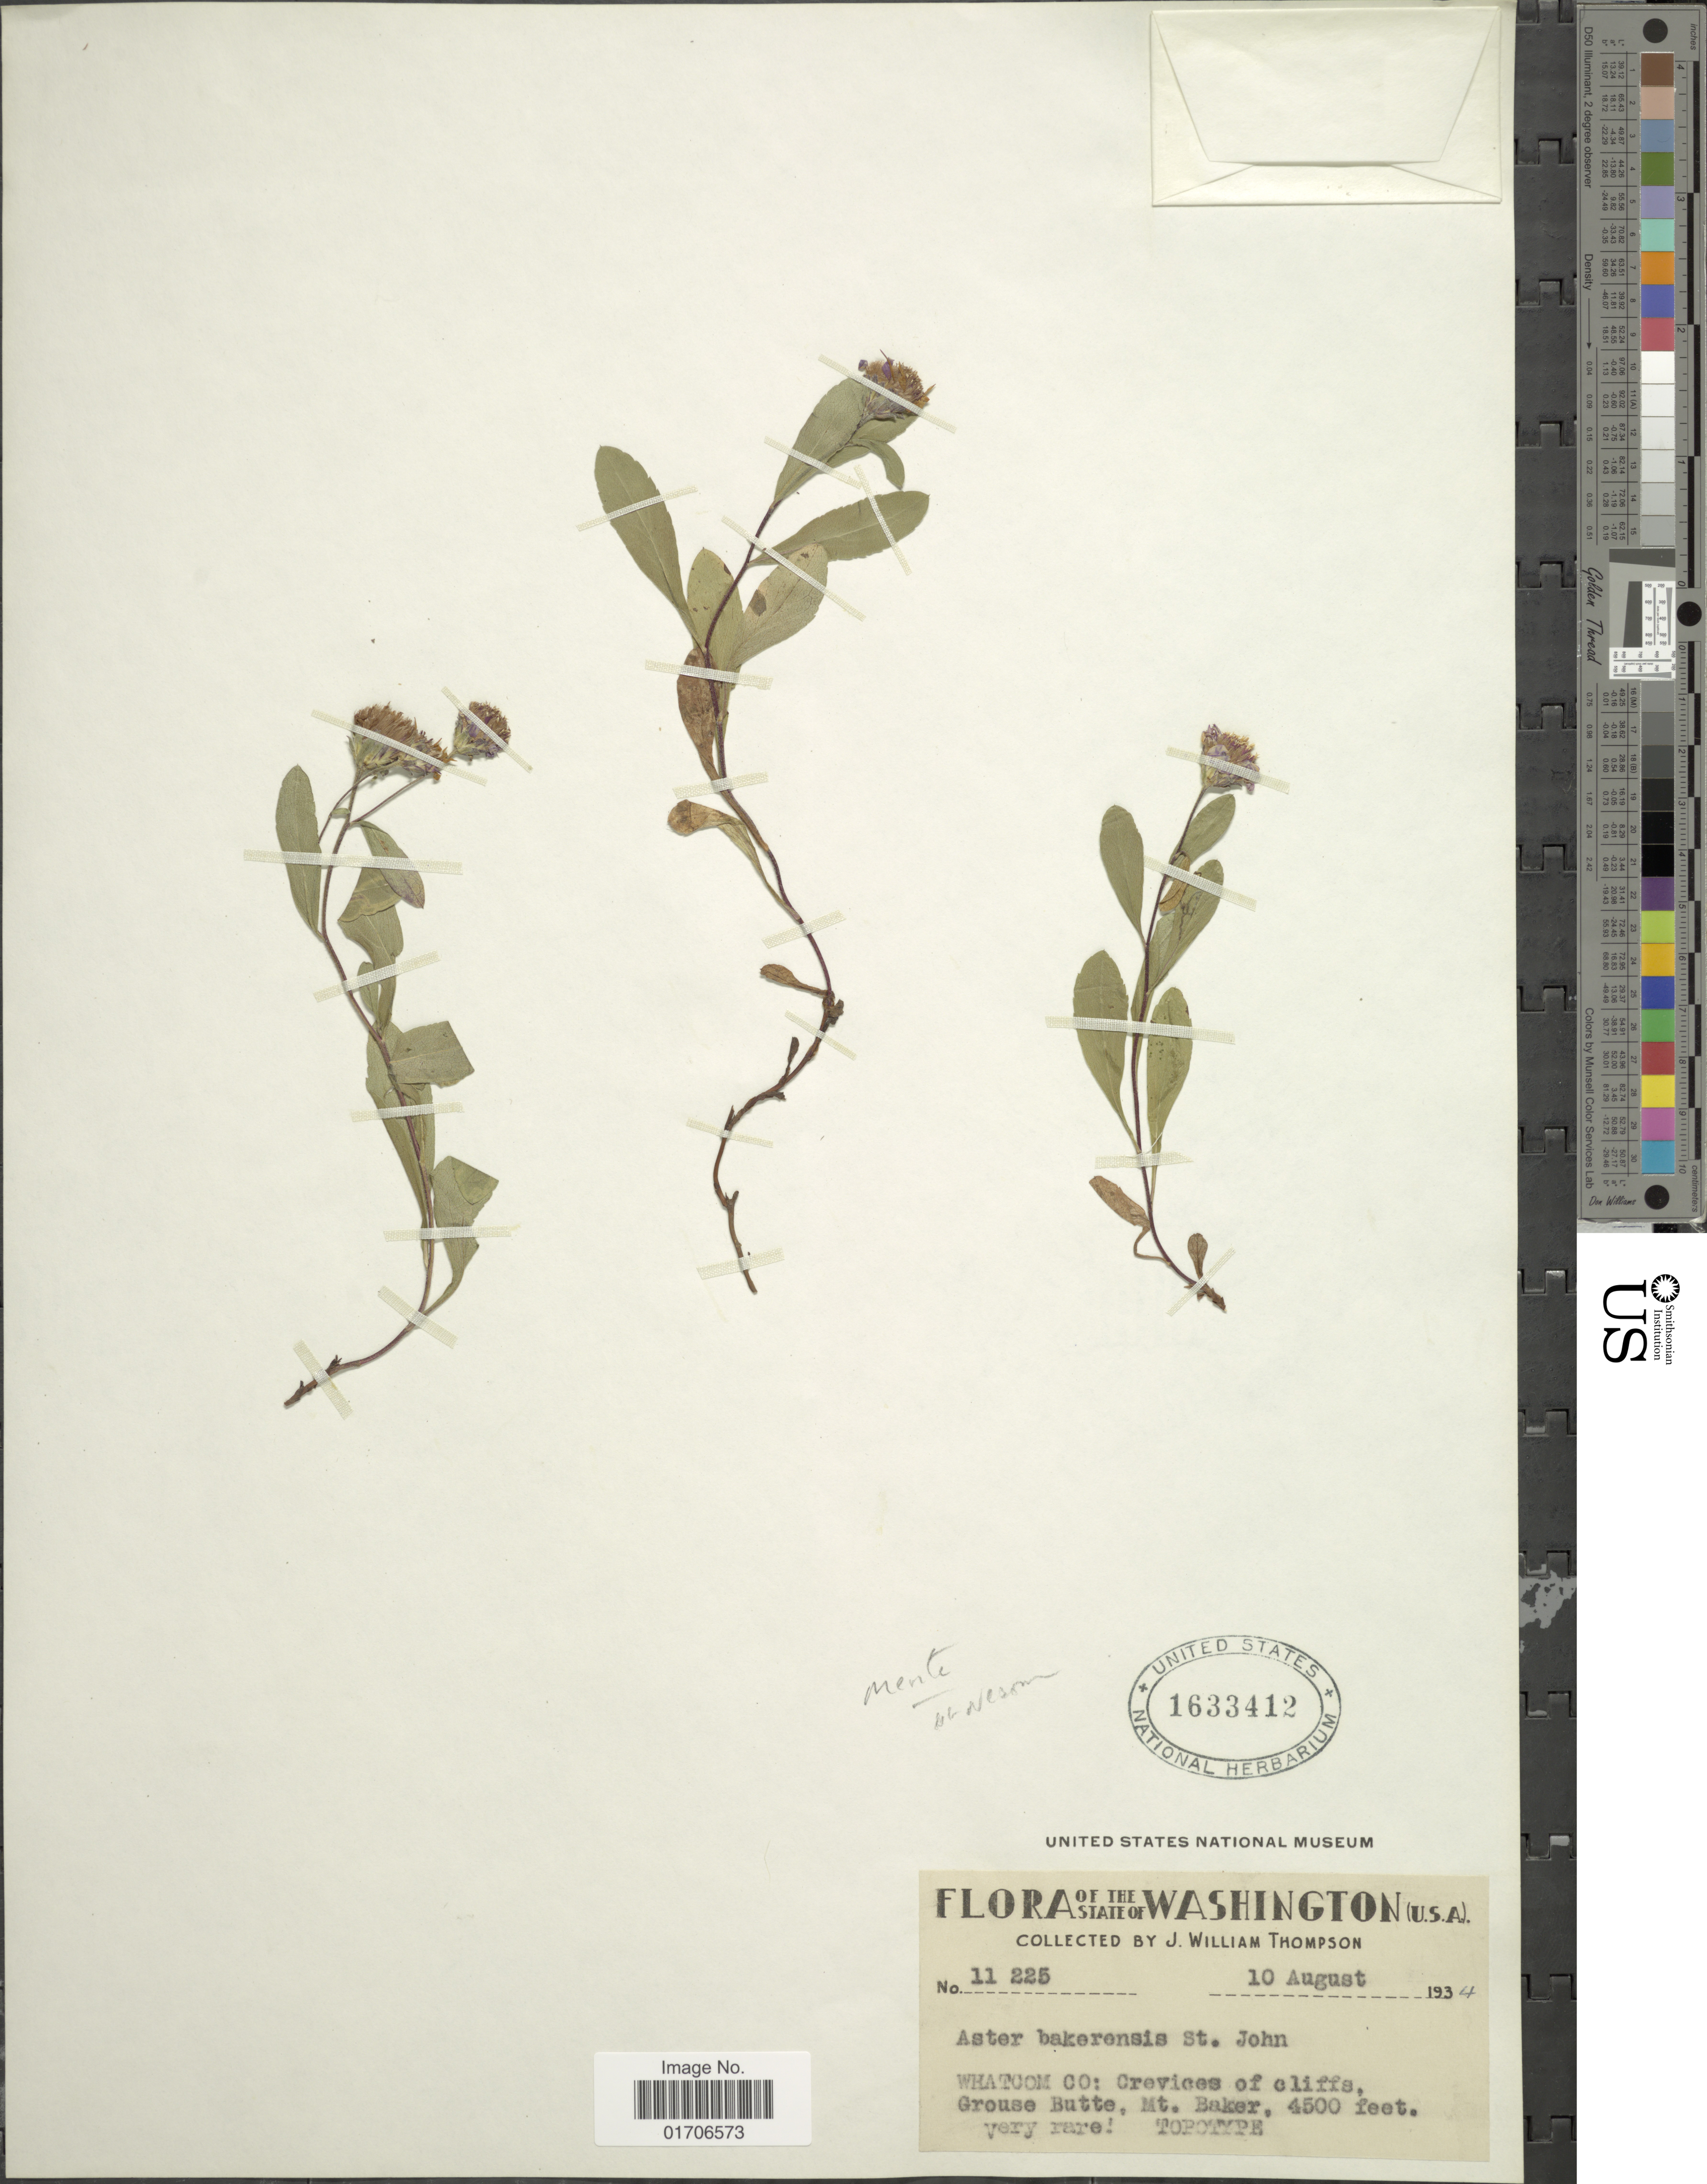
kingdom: Plantae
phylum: Tracheophyta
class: Magnoliopsida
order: Asterales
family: Asteraceae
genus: Eurybia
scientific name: Eurybia merita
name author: (A. Nelson) G.L. Nesom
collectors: J. W. Thompson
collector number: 11225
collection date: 1934-08-10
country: United States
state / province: Washington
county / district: Whatcom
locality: State of Washington (U.S.A.). Whatcom Co: Crevices of cliffs, Grouse Butte, Mt. Baker.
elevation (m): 1372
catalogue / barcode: US 1633412